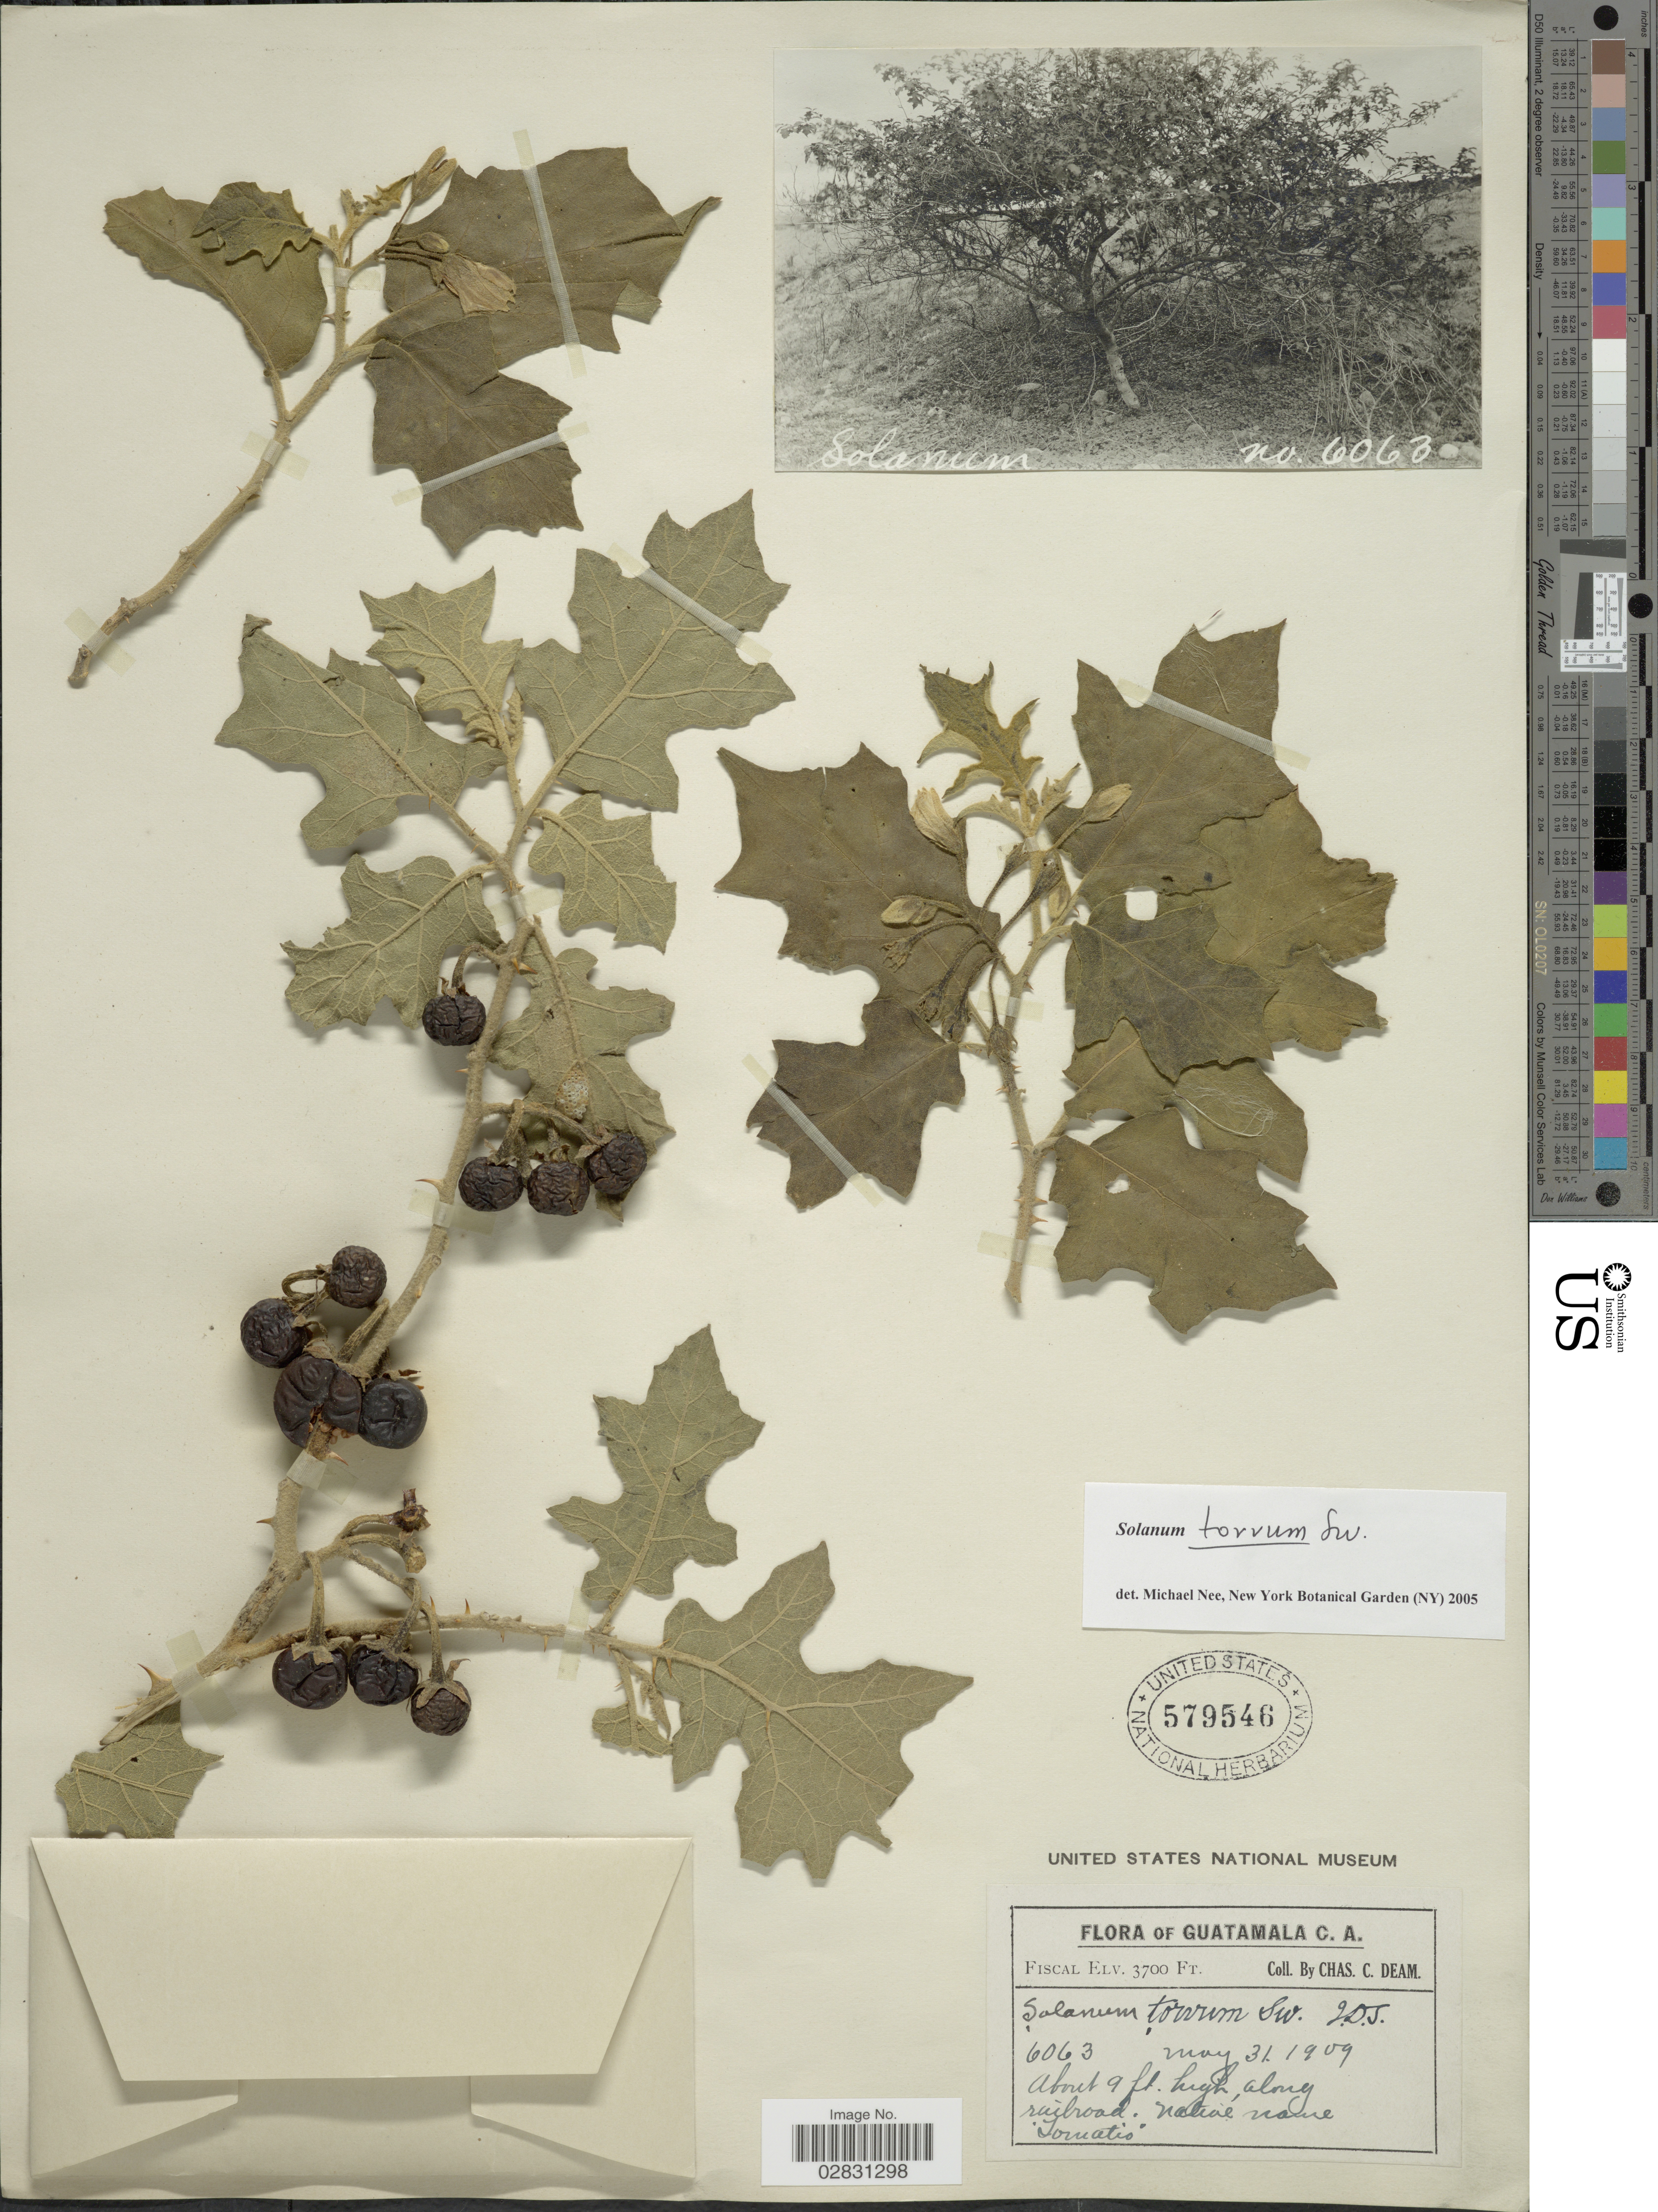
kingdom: Plantae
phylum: Tracheophyta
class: Magnoliopsida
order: Solanales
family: Solanaceae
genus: Solanum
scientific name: Solanum torvum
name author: Sw.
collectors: C. C. Deam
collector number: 6063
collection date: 1909-05-31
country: Guatemala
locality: Fiscal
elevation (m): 1128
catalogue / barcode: US 579546